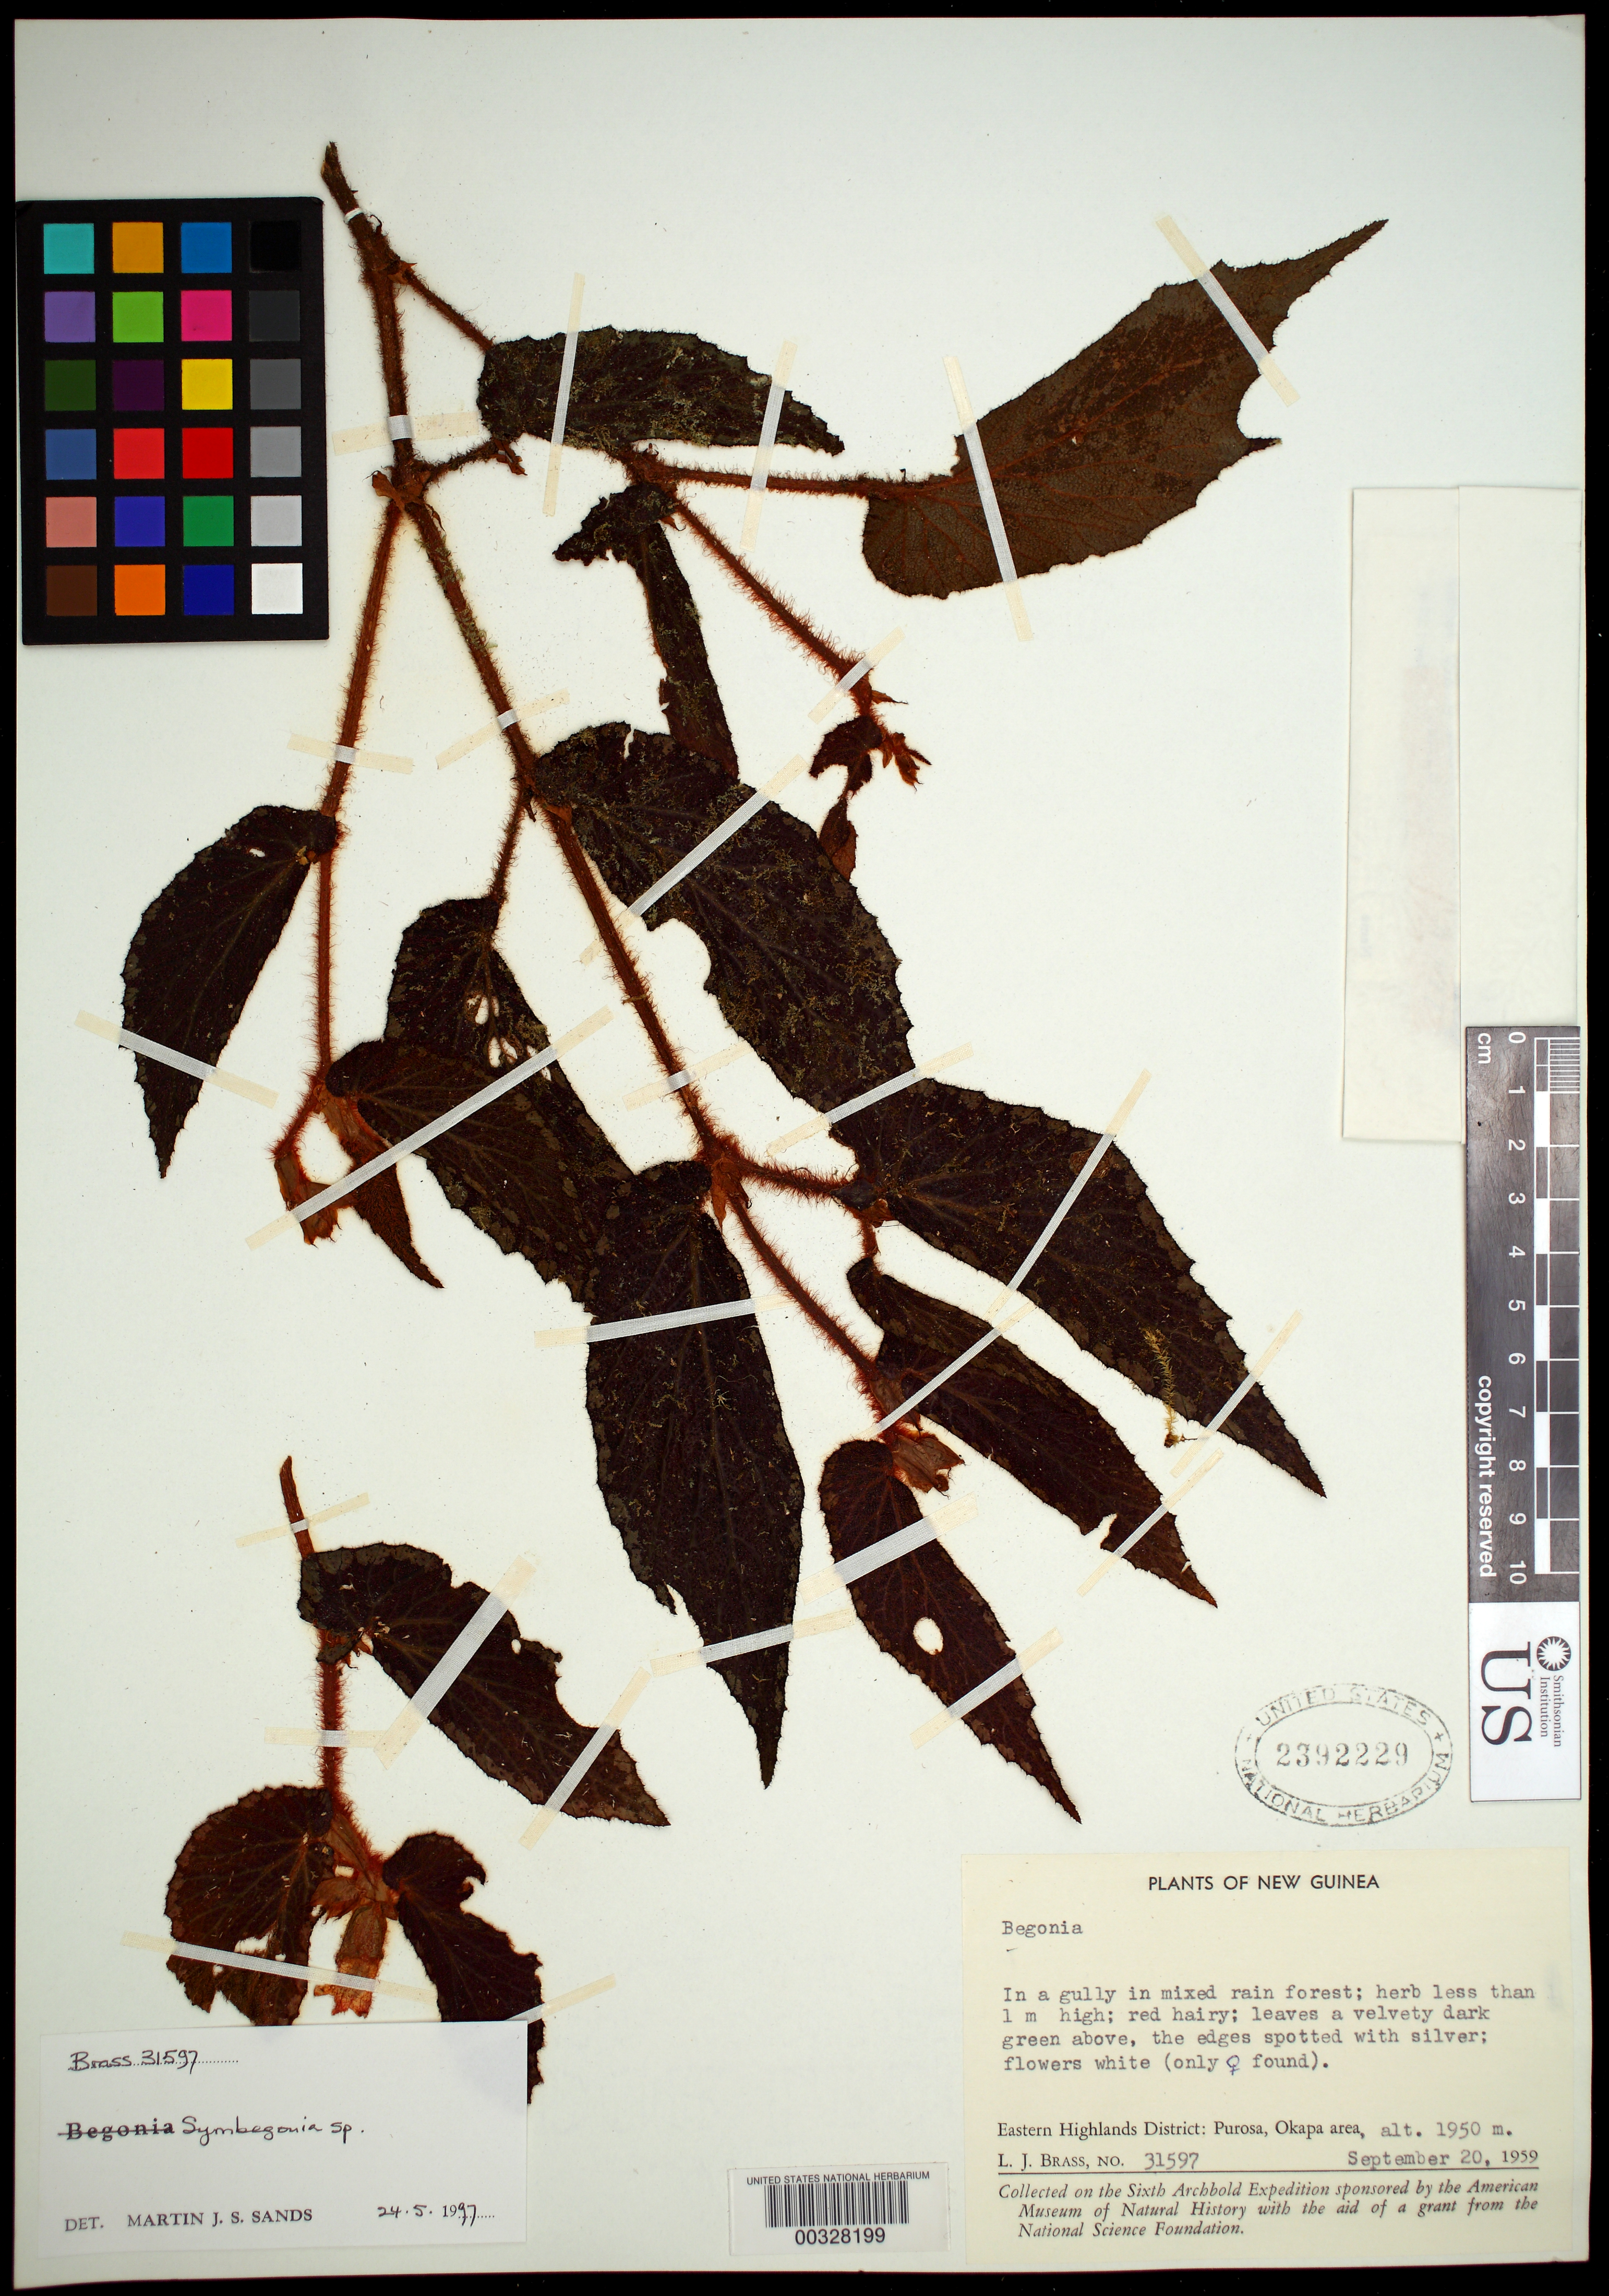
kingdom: Plantae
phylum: Tracheophyta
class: Magnoliopsida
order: Cucurbitales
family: Begoniaceae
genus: Begonia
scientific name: Begonia sp.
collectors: L. J. Brass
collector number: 31597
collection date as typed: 20 Sep 1959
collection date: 1959-09-20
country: Papua New Guinea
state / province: Eastern Highlands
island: New Guinea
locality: Purosa, okapa area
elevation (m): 1950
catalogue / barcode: US 2392229